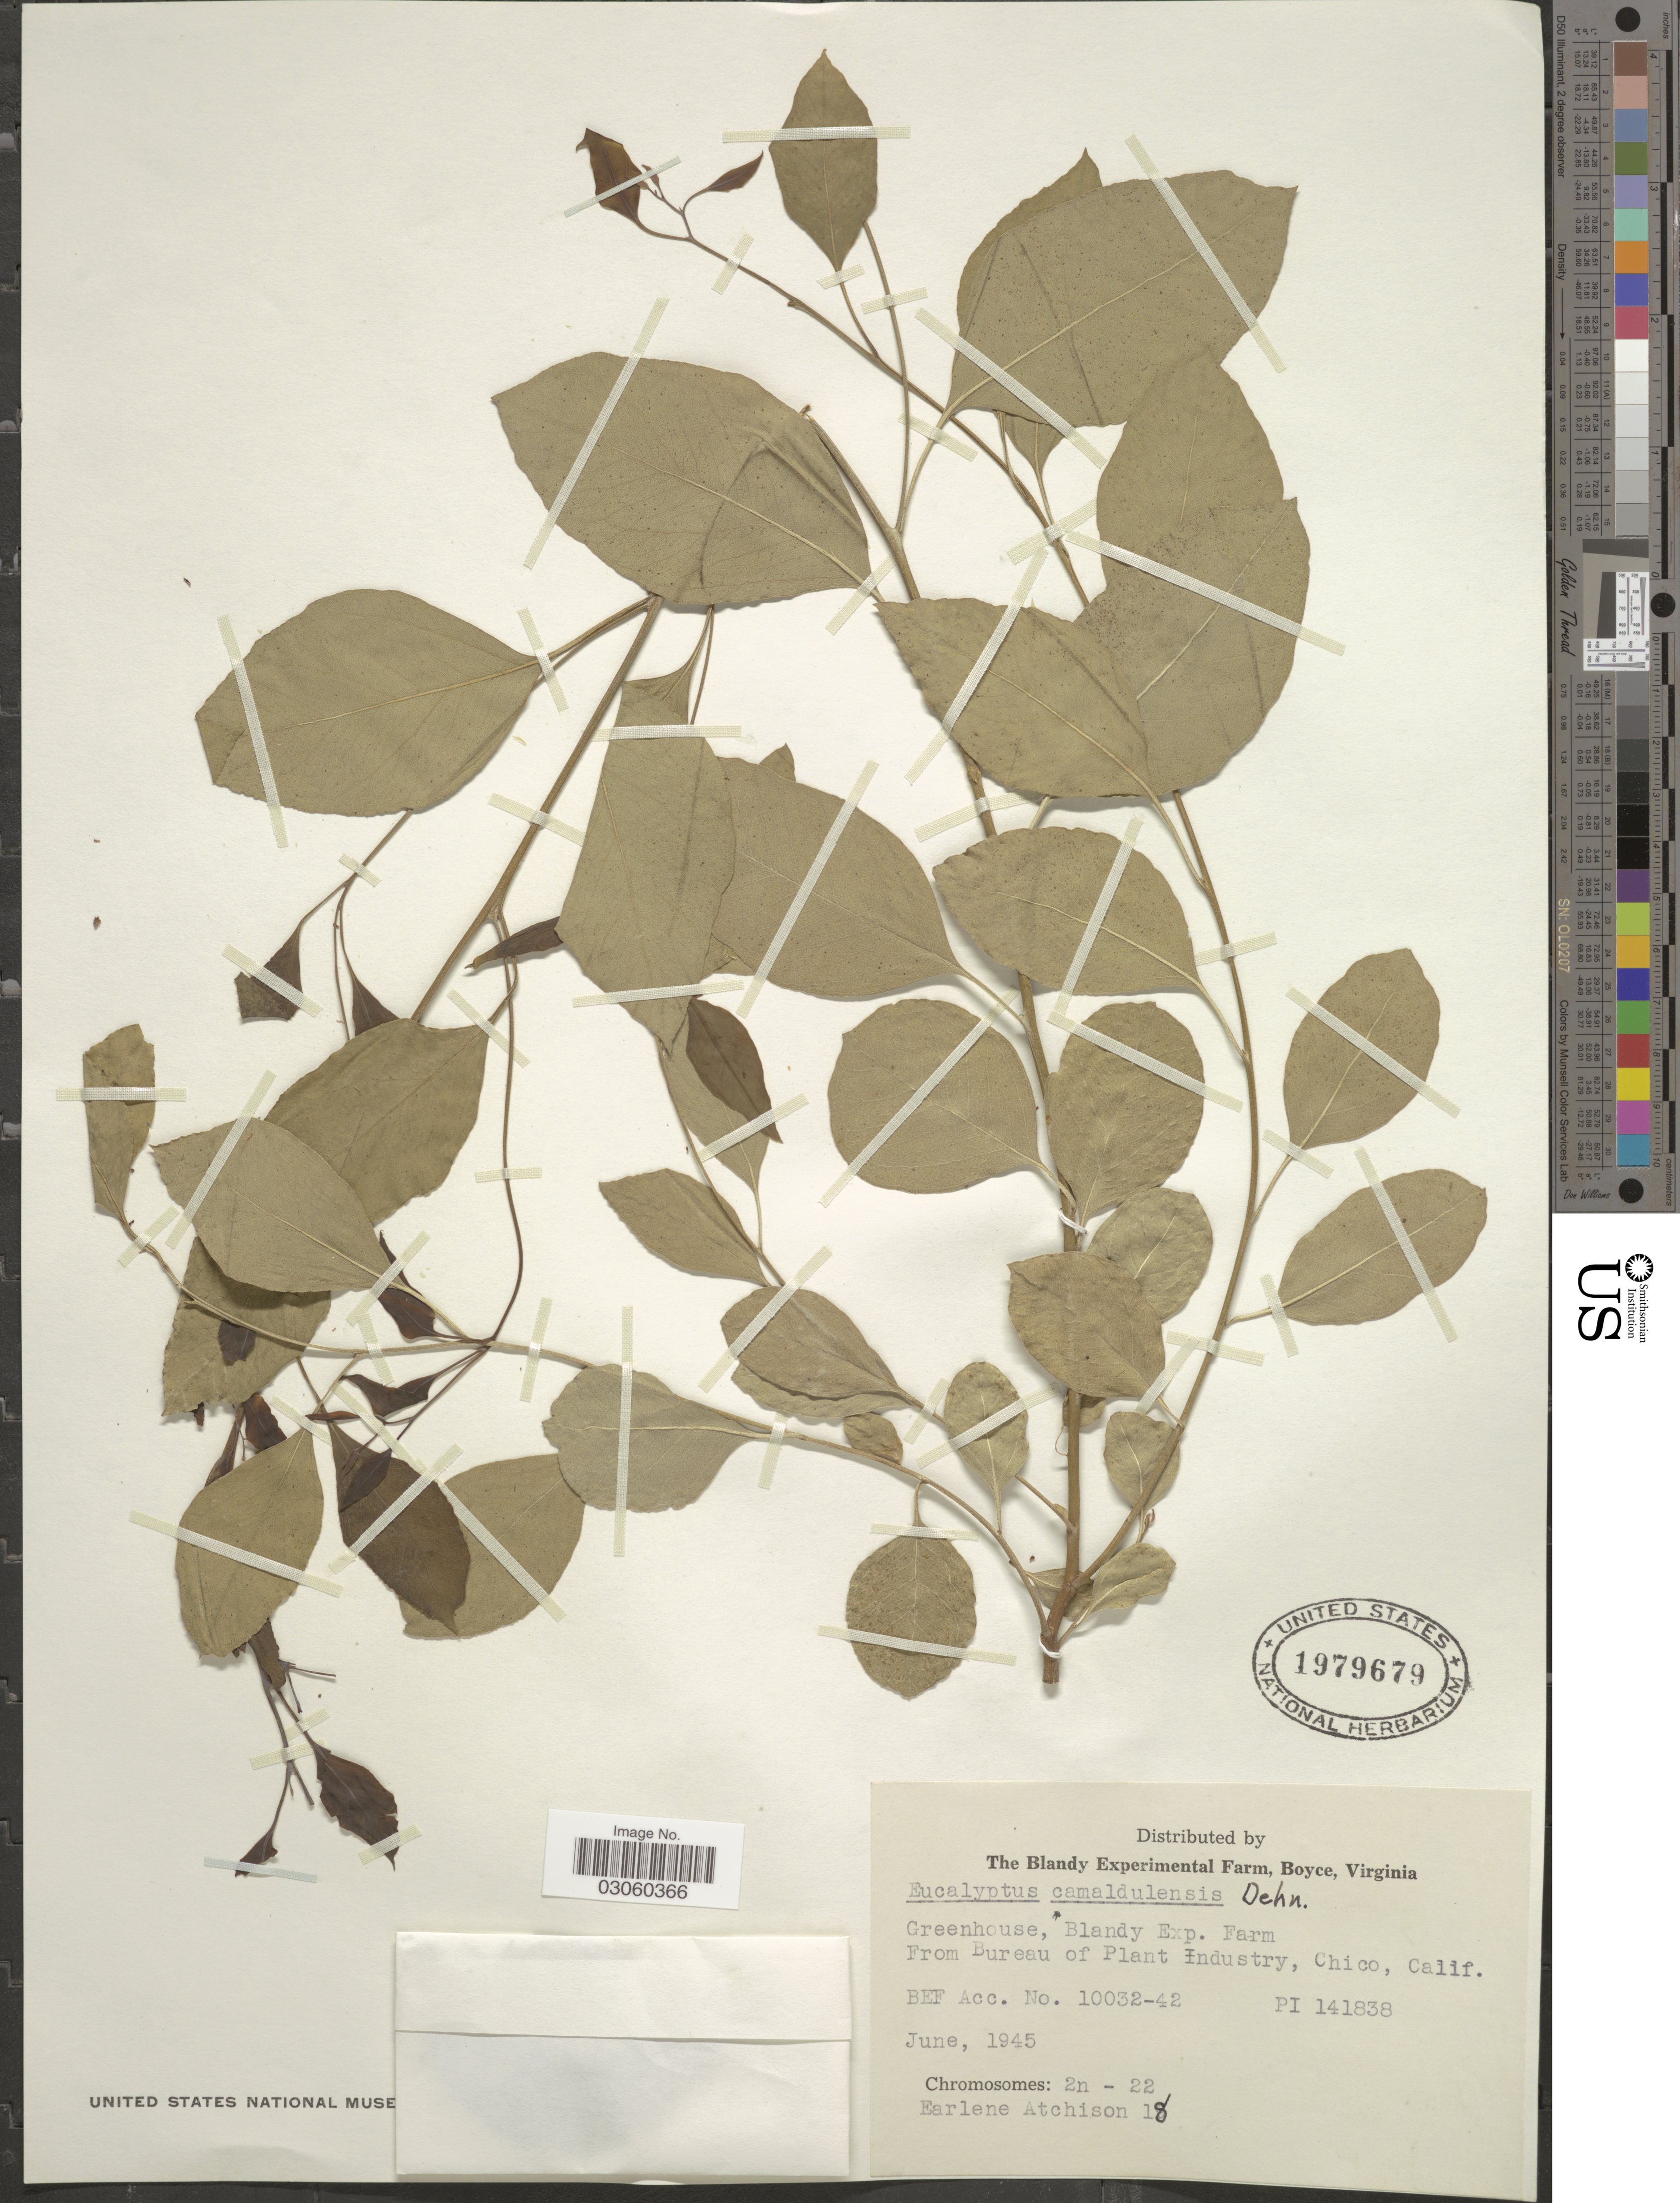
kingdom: Plantae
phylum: Tracheophyta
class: Magnoliopsida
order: Myrtales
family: Myrtaceae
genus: Eucalyptus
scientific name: Eucalyptus camaldulensis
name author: Dehnh.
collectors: E. Atchison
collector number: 18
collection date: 1945-06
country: United States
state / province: Virginia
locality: The Blandy Experimental Farm, Boyce.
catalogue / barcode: US 1979679